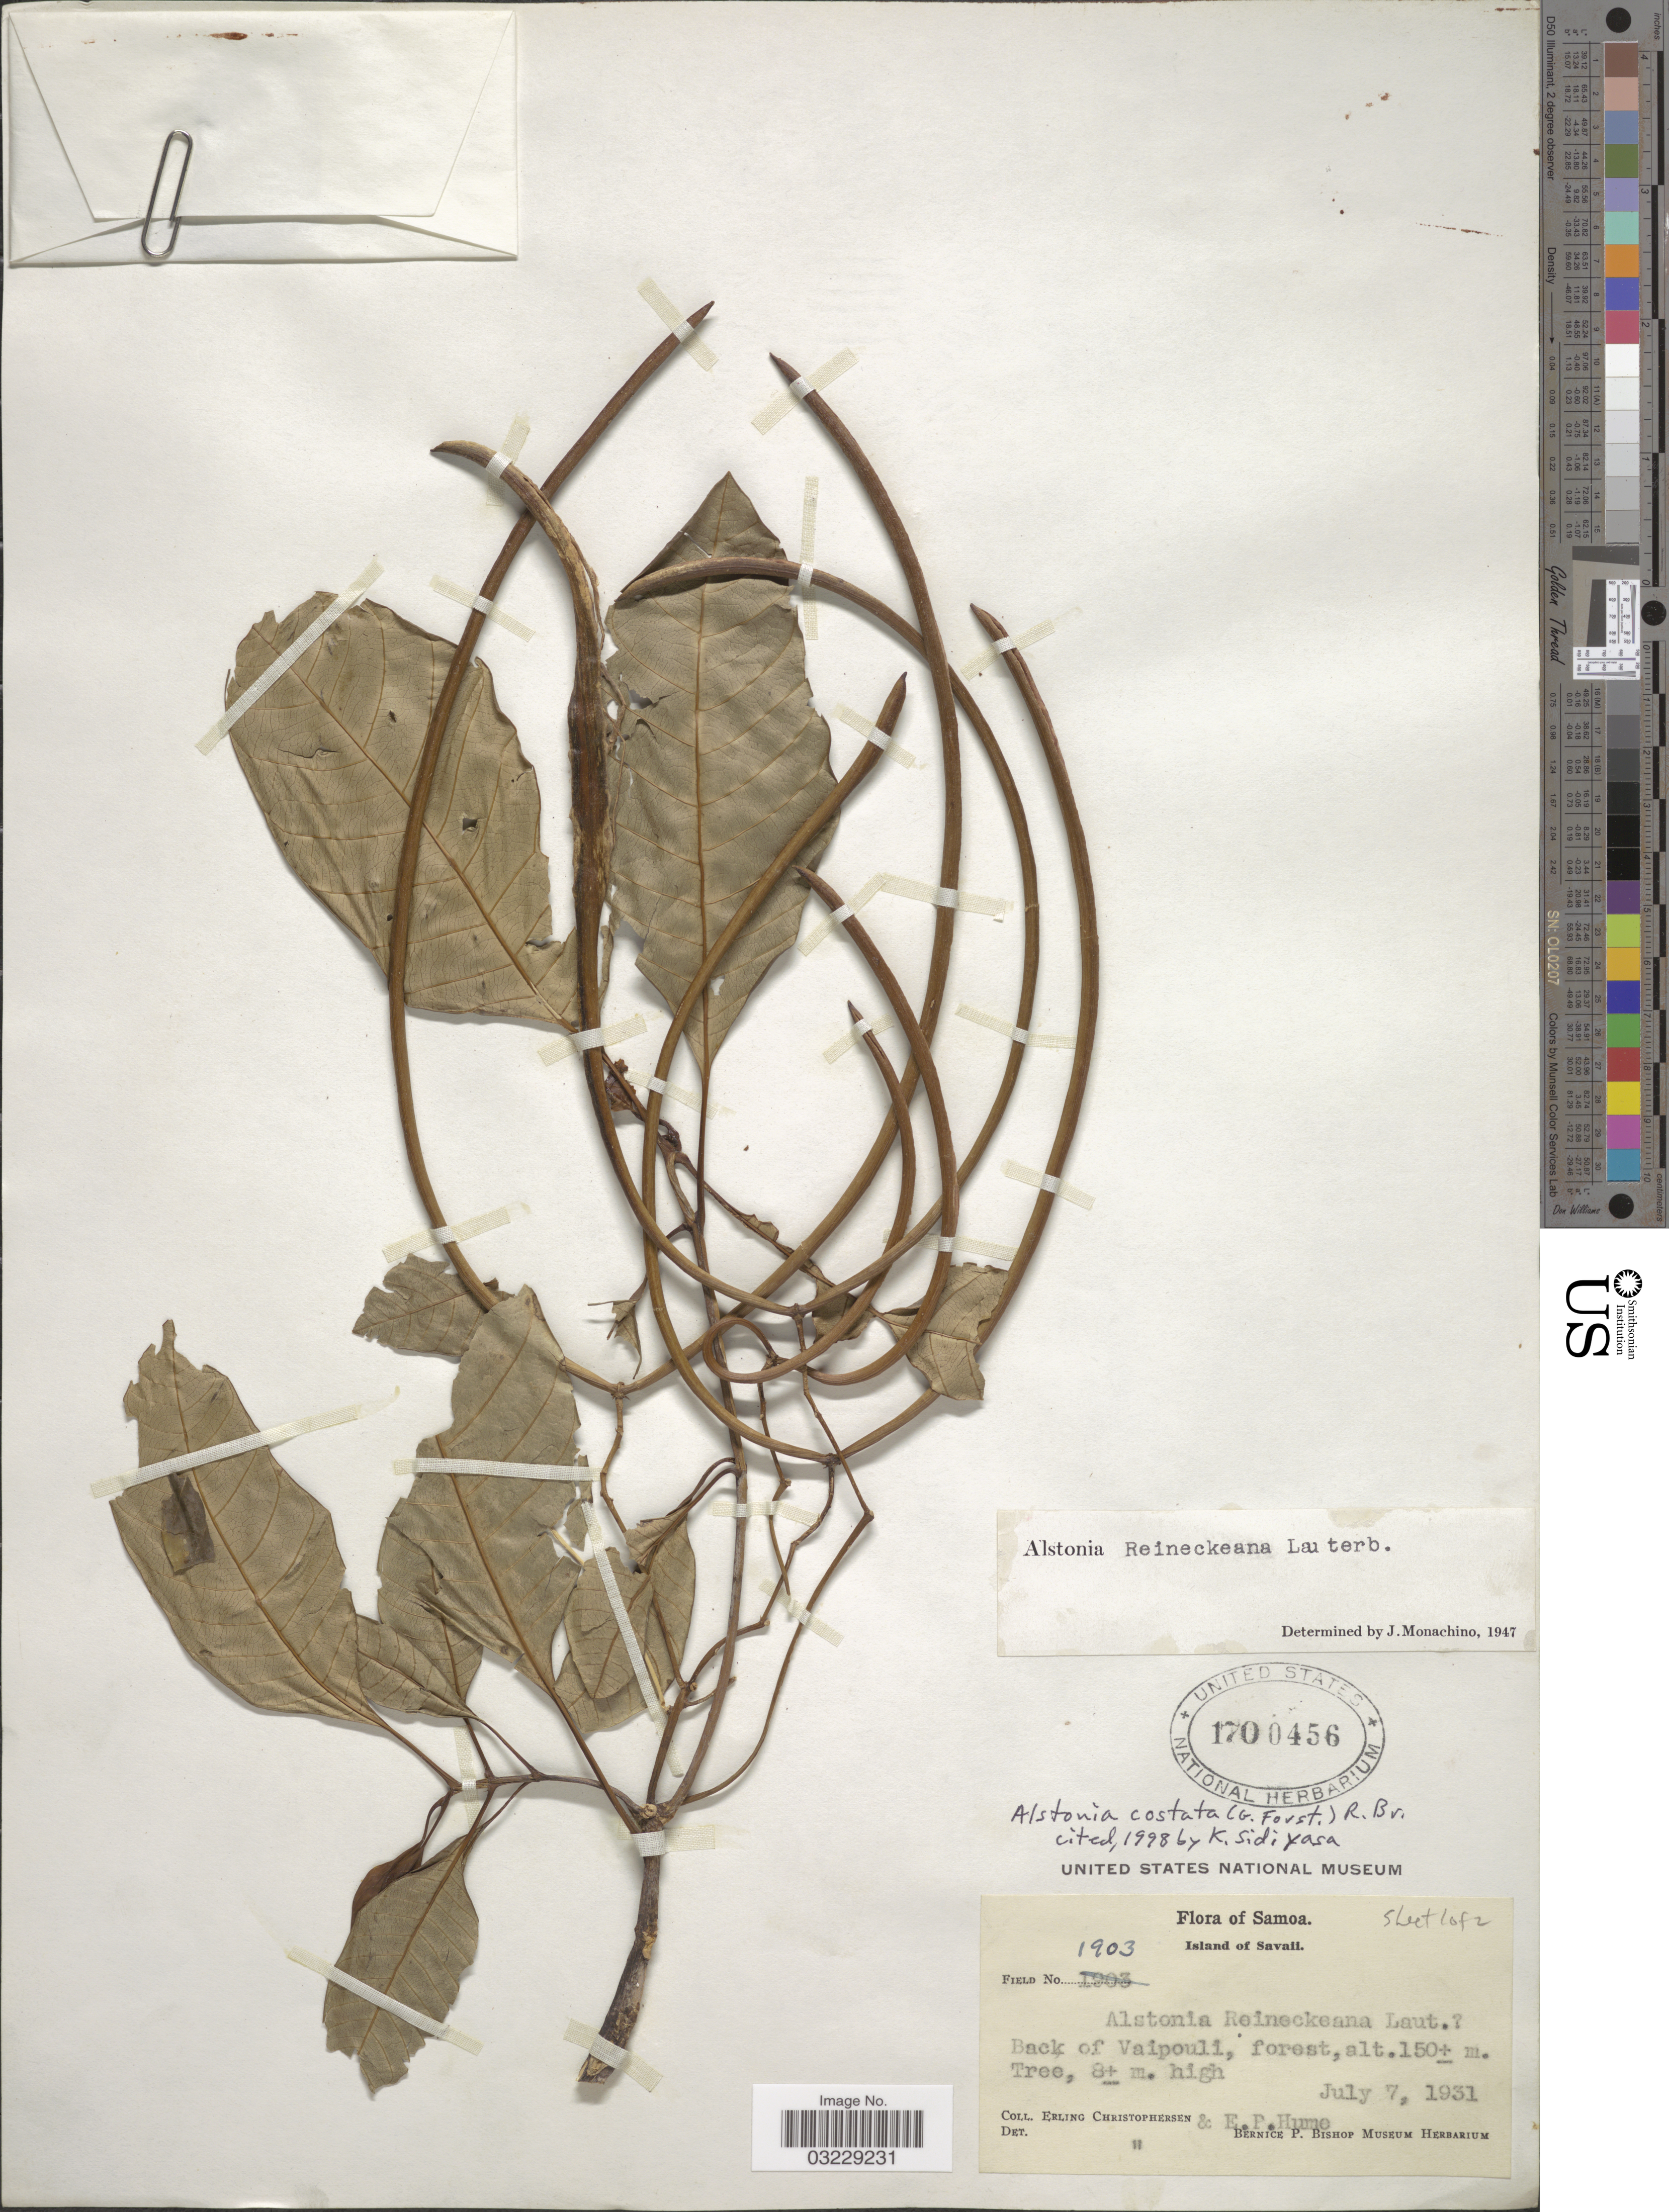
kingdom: Plantae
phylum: Tracheophyta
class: Magnoliopsida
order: Gentianales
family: Apocynaceae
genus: Alstonia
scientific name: Alstonia costata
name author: (G. Forst.) R. Br.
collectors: E. Christophersen & E. P. Hume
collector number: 1903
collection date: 1931-07-07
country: Samoa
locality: Samoa. Island of Savaii. Back of Vaipouli, forest.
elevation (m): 150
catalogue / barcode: US 1700456